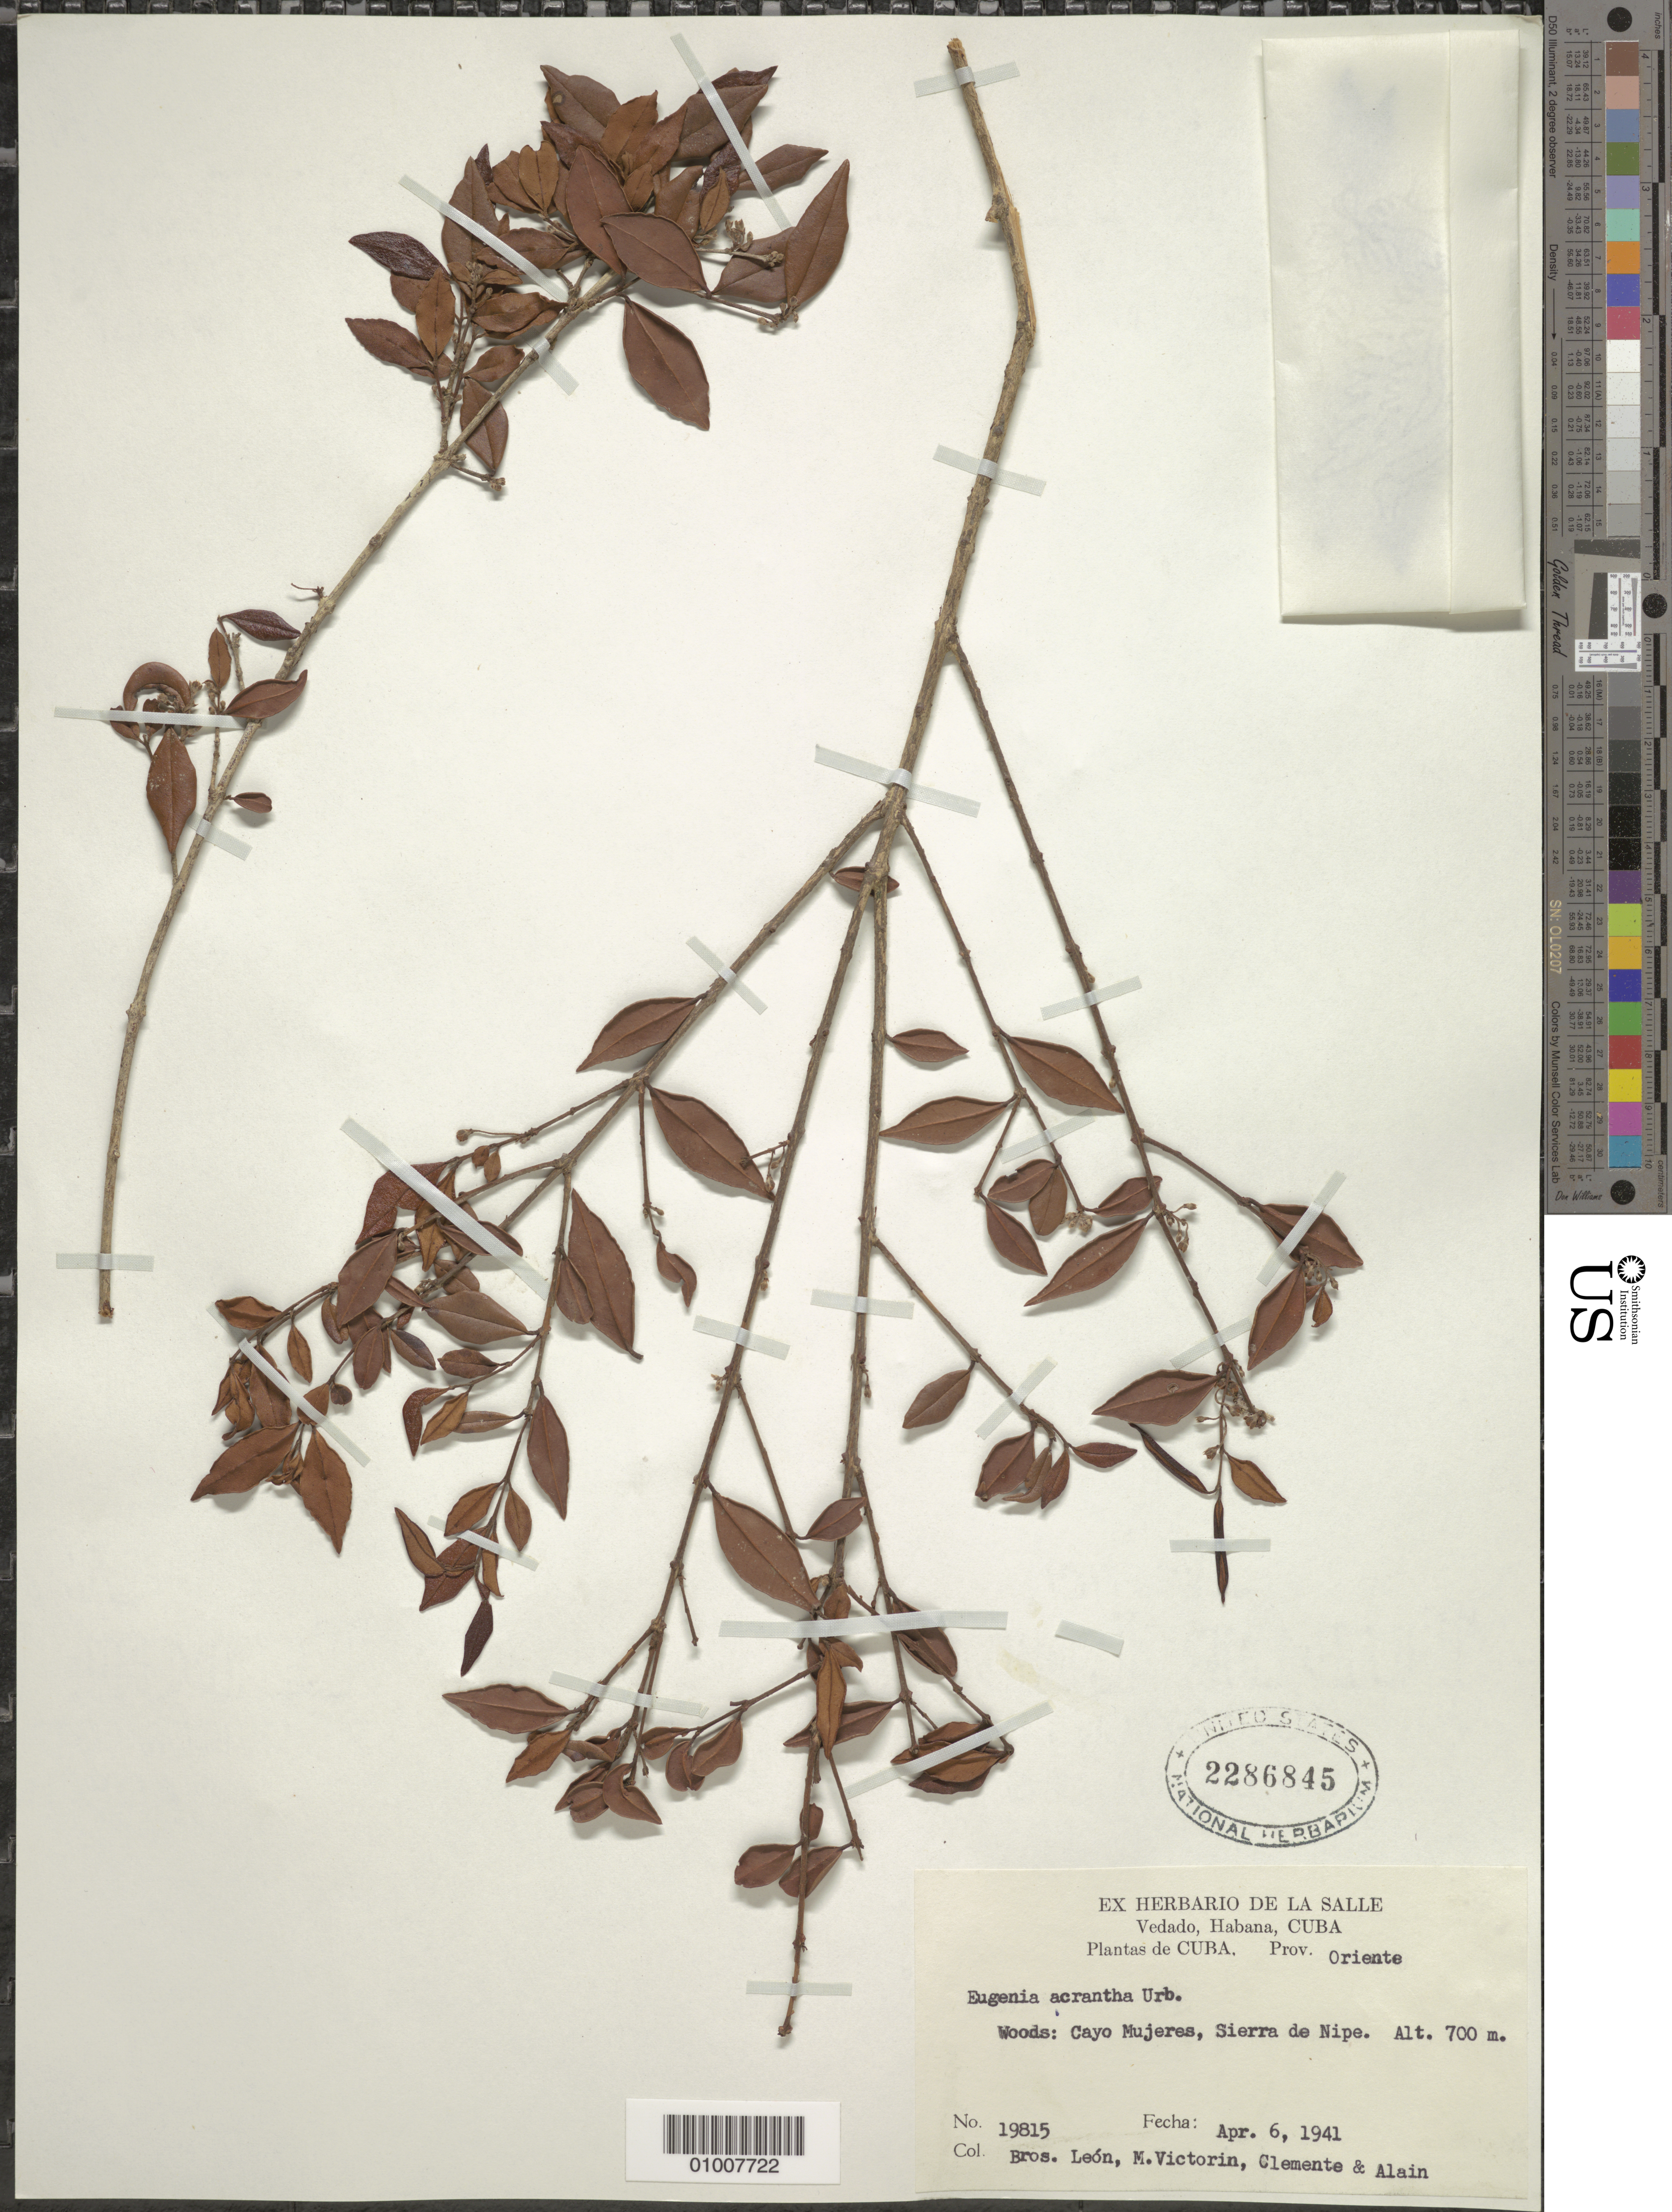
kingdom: Plantae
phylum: Tracheophyta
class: Magnoliopsida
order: Myrtales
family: Myrtaceae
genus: Eugenia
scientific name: Eugenia acrantha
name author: Urb.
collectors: Bro. León, F. Victorin, Bro. Clemente & A. H. Liogier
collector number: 19815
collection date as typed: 06 Apr 1941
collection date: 1941-04-06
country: Cuba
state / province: Holguín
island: Cuba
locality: Cayo Mujeres, Sierra de Nipe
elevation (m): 700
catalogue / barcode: US 2286845